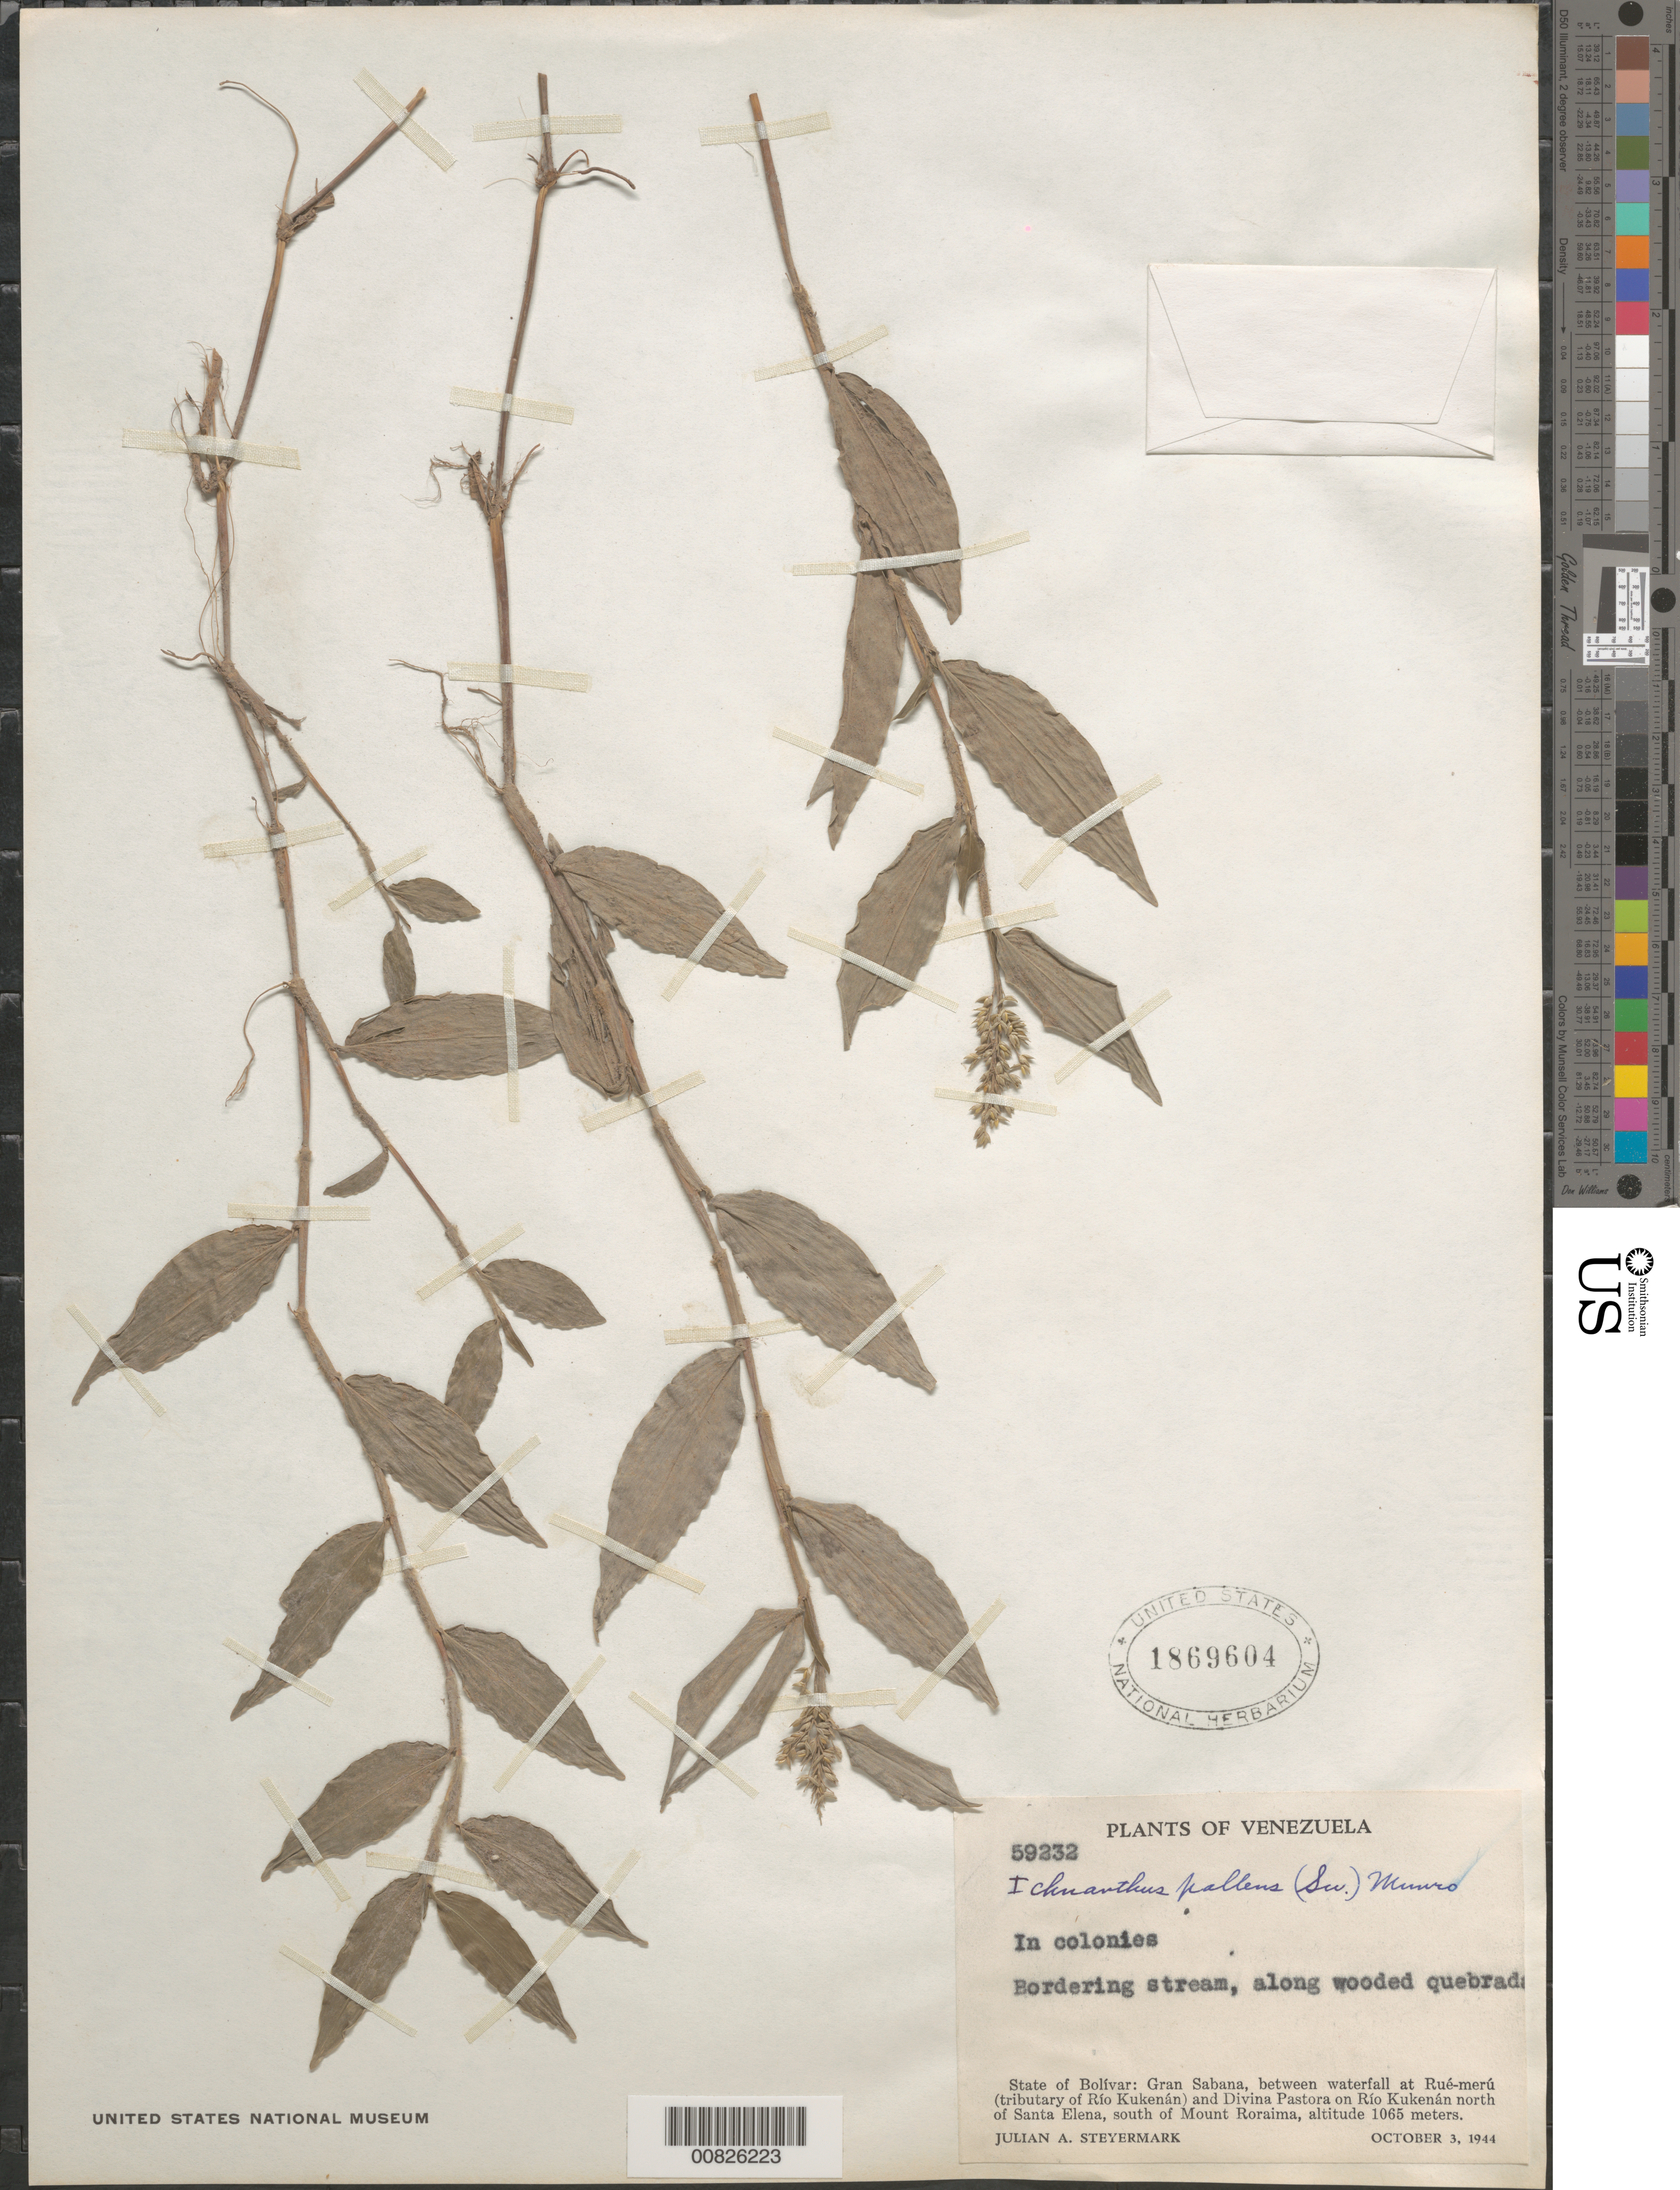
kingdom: Plantae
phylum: Tracheophyta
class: Liliopsida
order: Poales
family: Poaceae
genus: Ichnanthus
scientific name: Ichnanthus pallens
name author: (Sw.) Munro ex Benth.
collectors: J. Steyermark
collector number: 59232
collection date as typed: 3-Oct-44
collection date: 1944-10-03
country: Venezuela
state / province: Bolívar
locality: Gran Sabana, between waterfall at Rué-merú (trib of Río Kukenán) and Divina Pastora on Río Kukenán, north of Santa Elena, south of Mount Roraima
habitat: Bordering stream, along wooded quebrada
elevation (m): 1065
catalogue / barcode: US 1869604